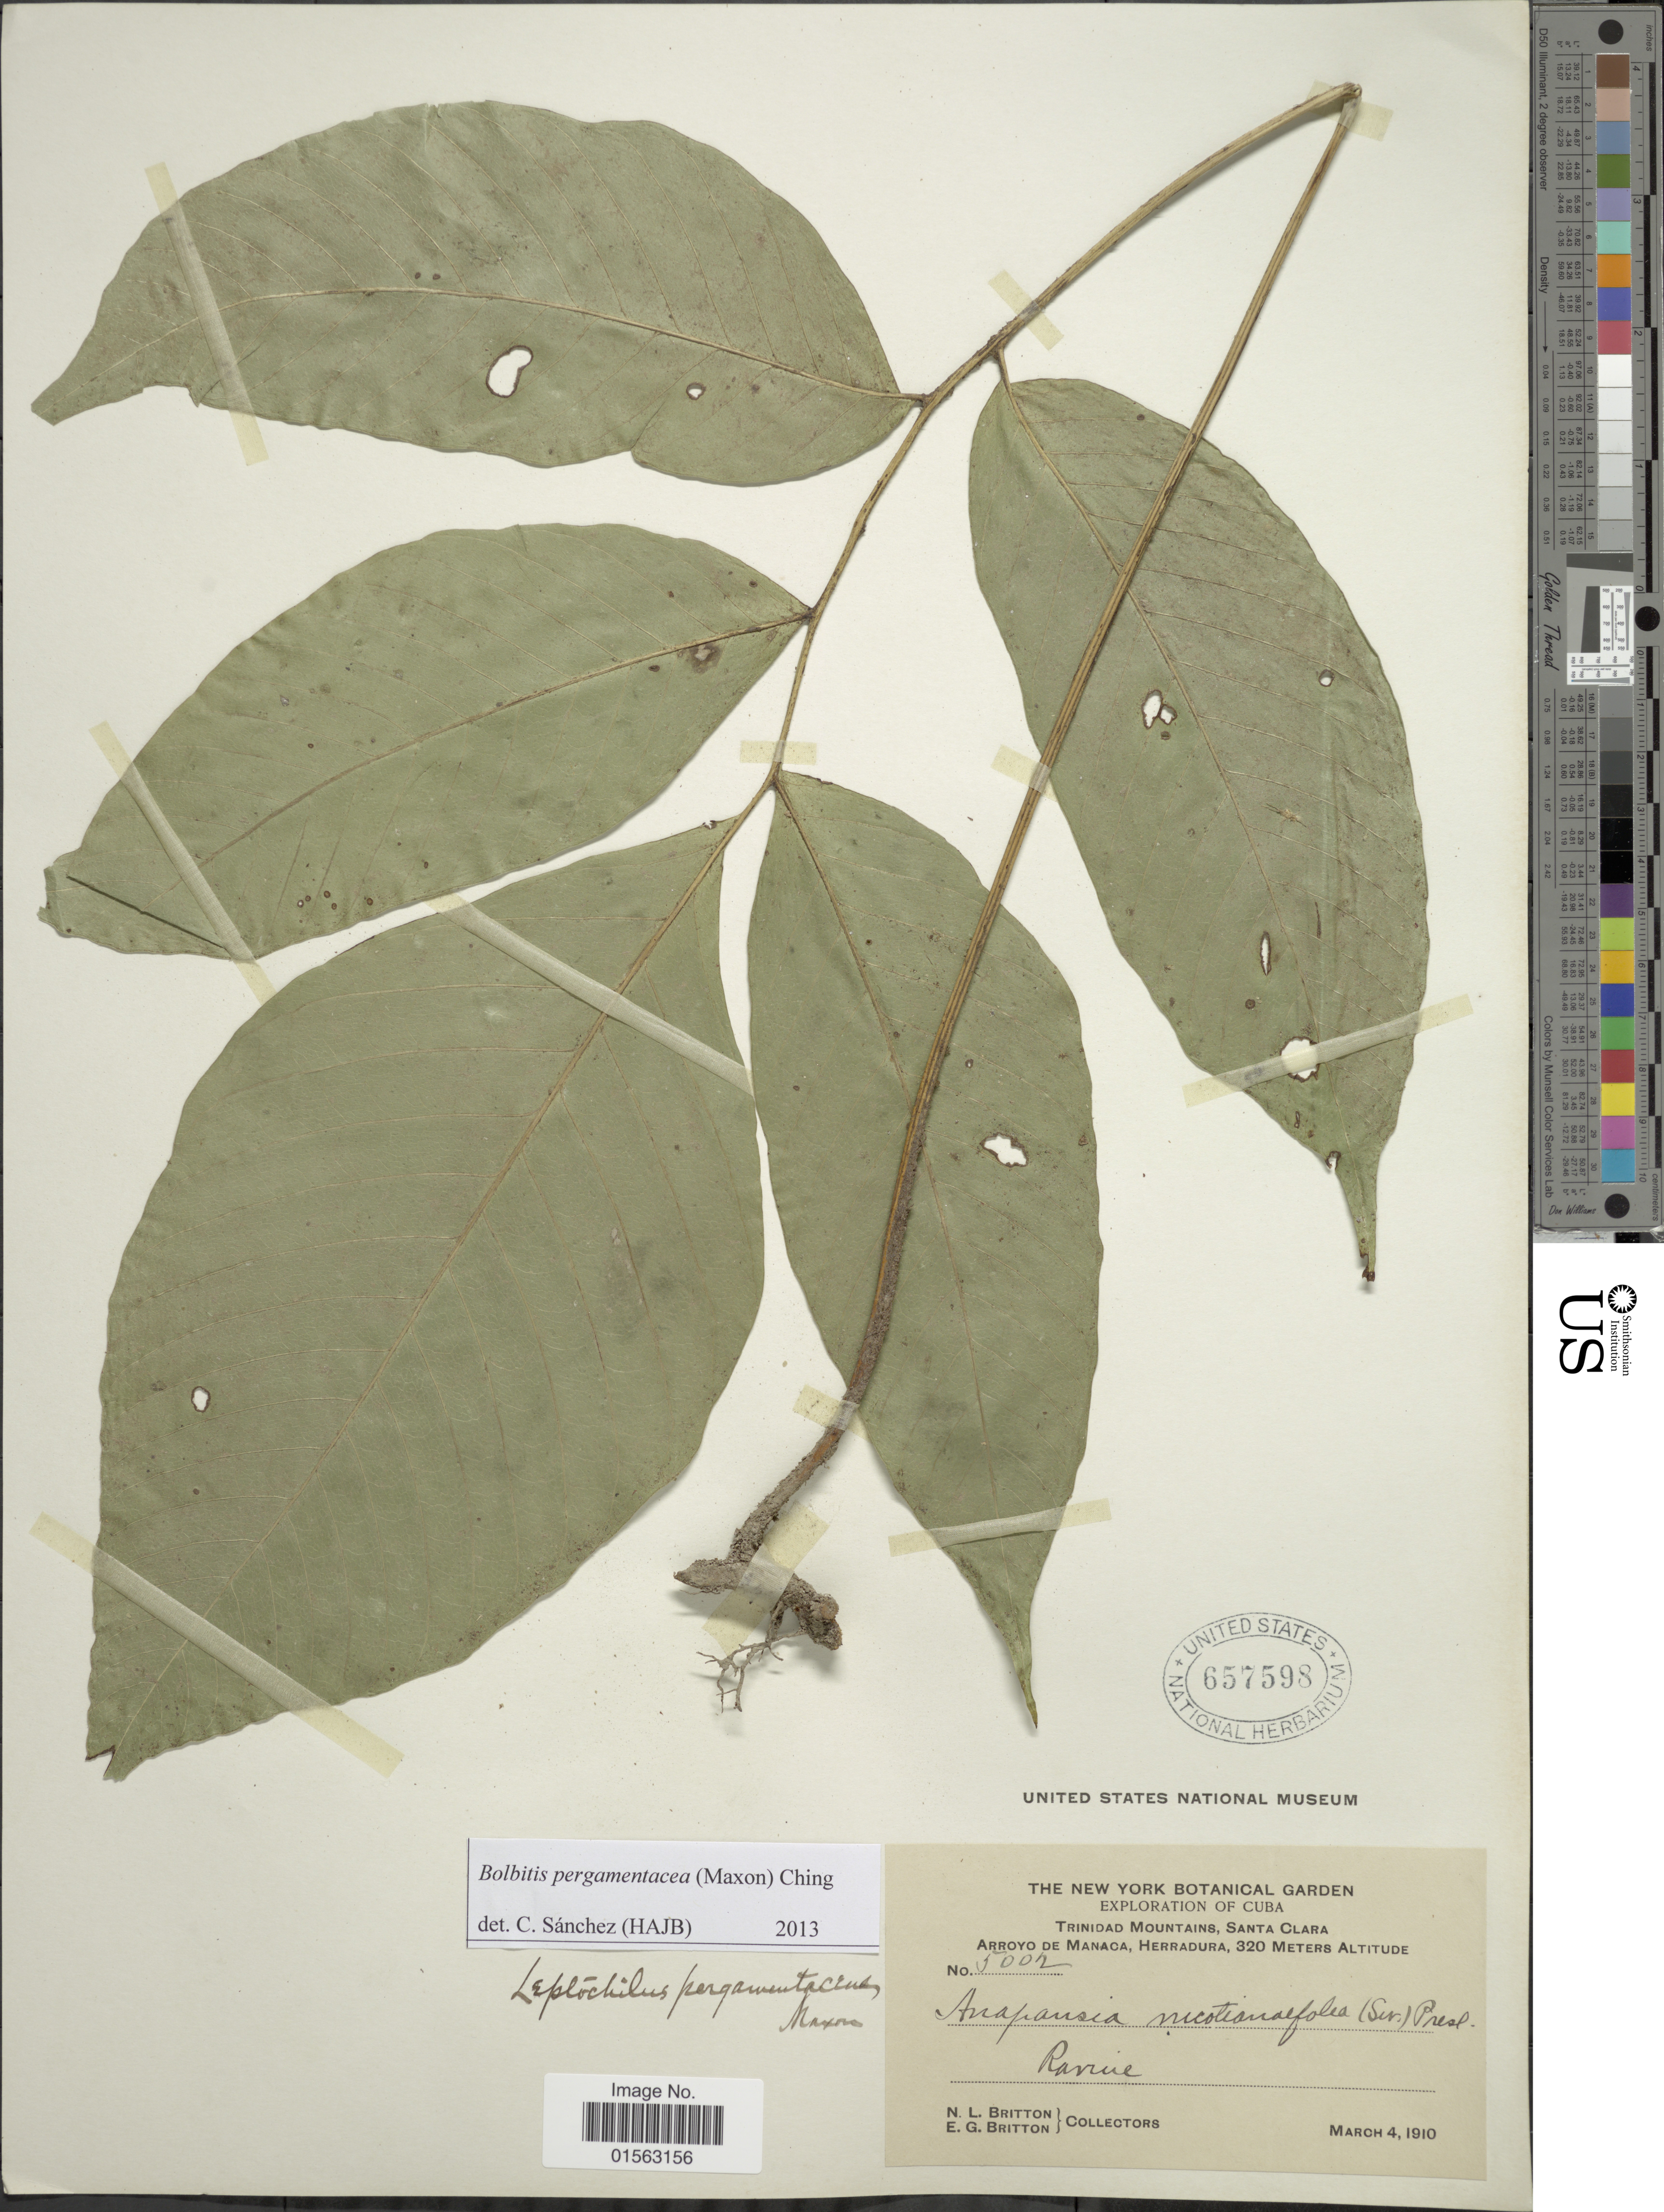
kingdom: Plantae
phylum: Tracheophyta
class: Polypodiopsida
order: Polypodiales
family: Dryopteridaceae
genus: Mickelia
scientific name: Mickelia pergamentacea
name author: (Maxon) R.C. Moran et al.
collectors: N. Britton & E. G. Britton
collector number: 5002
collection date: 1910-03-04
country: Cuba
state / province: Las Villas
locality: Trinidad Mountains, Santa Clara, Arroyo de Manaca, Herradura, Ravine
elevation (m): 320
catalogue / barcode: US 657598